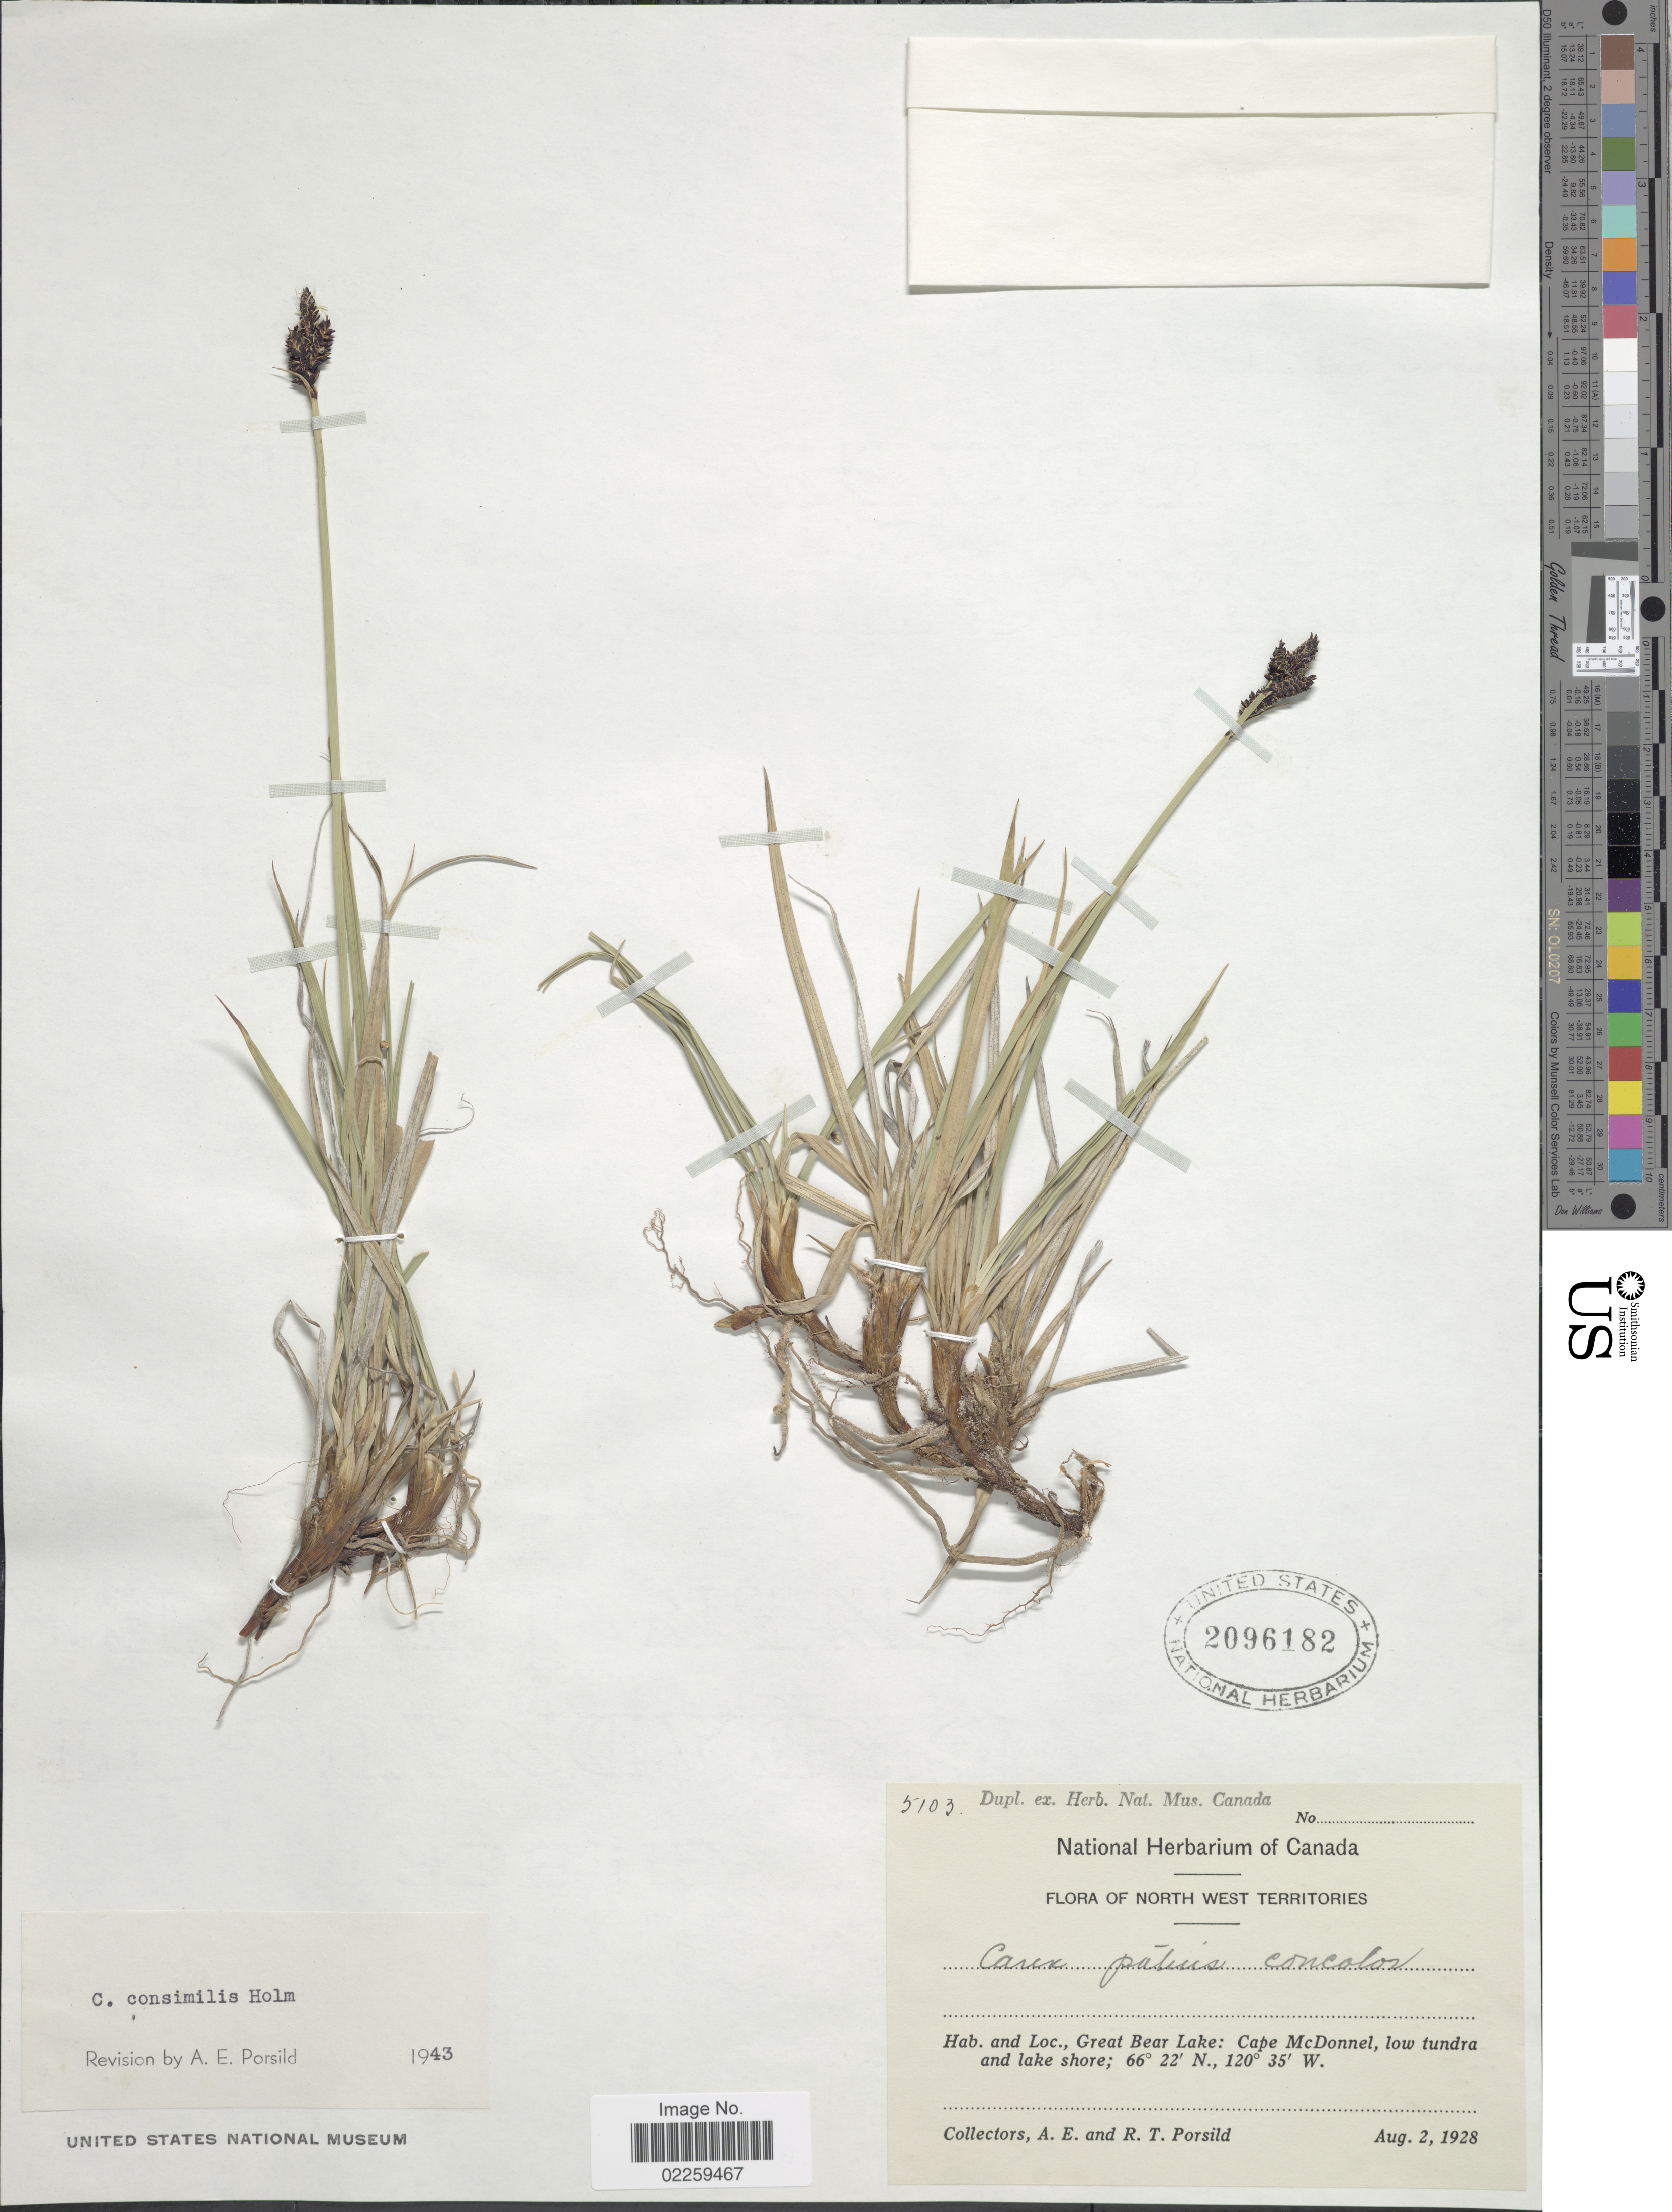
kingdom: Plantae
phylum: Tracheophyta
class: Liliopsida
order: Poales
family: Cyperaceae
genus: Carex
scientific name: Carex bigelowii subsp. lugens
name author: (Holm) T.V. Egorova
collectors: A. E. Porsild & R. T. Porsild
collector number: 5103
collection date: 1928-08-02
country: Canada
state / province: Northwest Territories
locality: North West Territories, Great Bear Lake: cape McDonnel, low tundra and lake shore.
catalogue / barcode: US 2096182